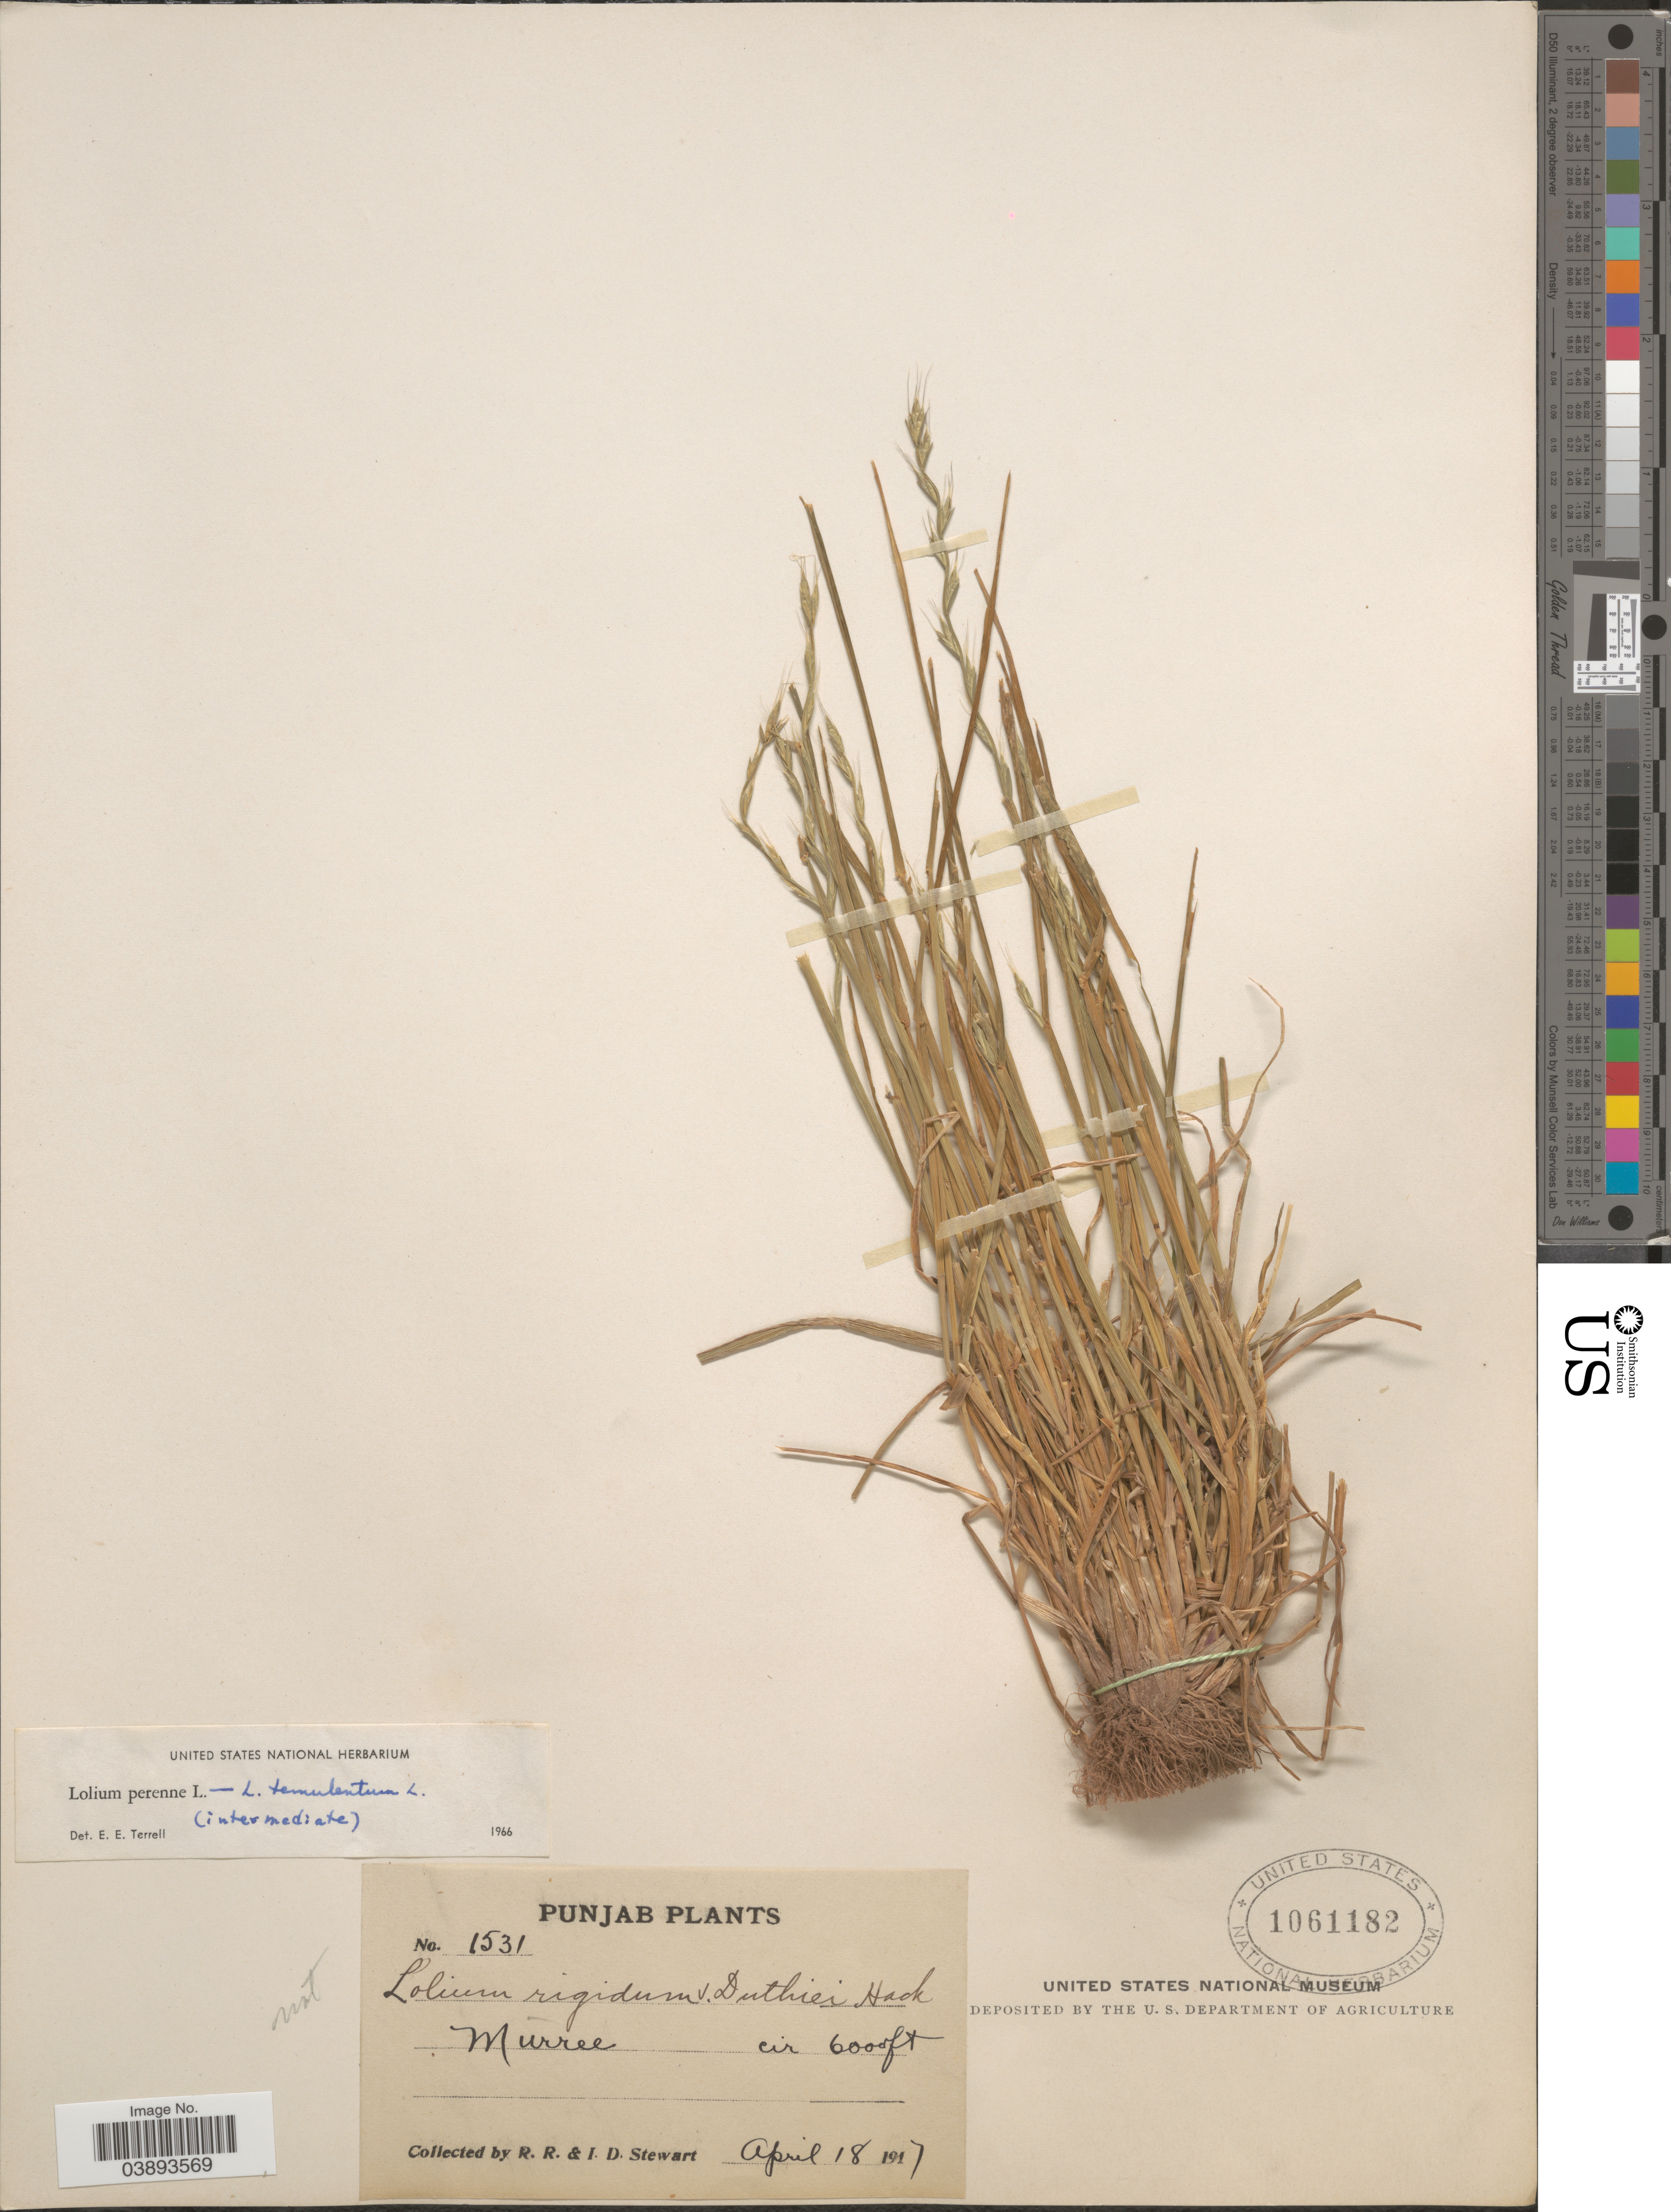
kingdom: Plantae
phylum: Tracheophyta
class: Liliopsida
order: Poales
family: Poaceae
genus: Lolium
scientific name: Lolium perenne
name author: L.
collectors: R. Stewart & I. Stewart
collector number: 1531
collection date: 1917-04-18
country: Pakistan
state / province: Punjab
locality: Murree.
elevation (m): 1829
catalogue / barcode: US 1061182